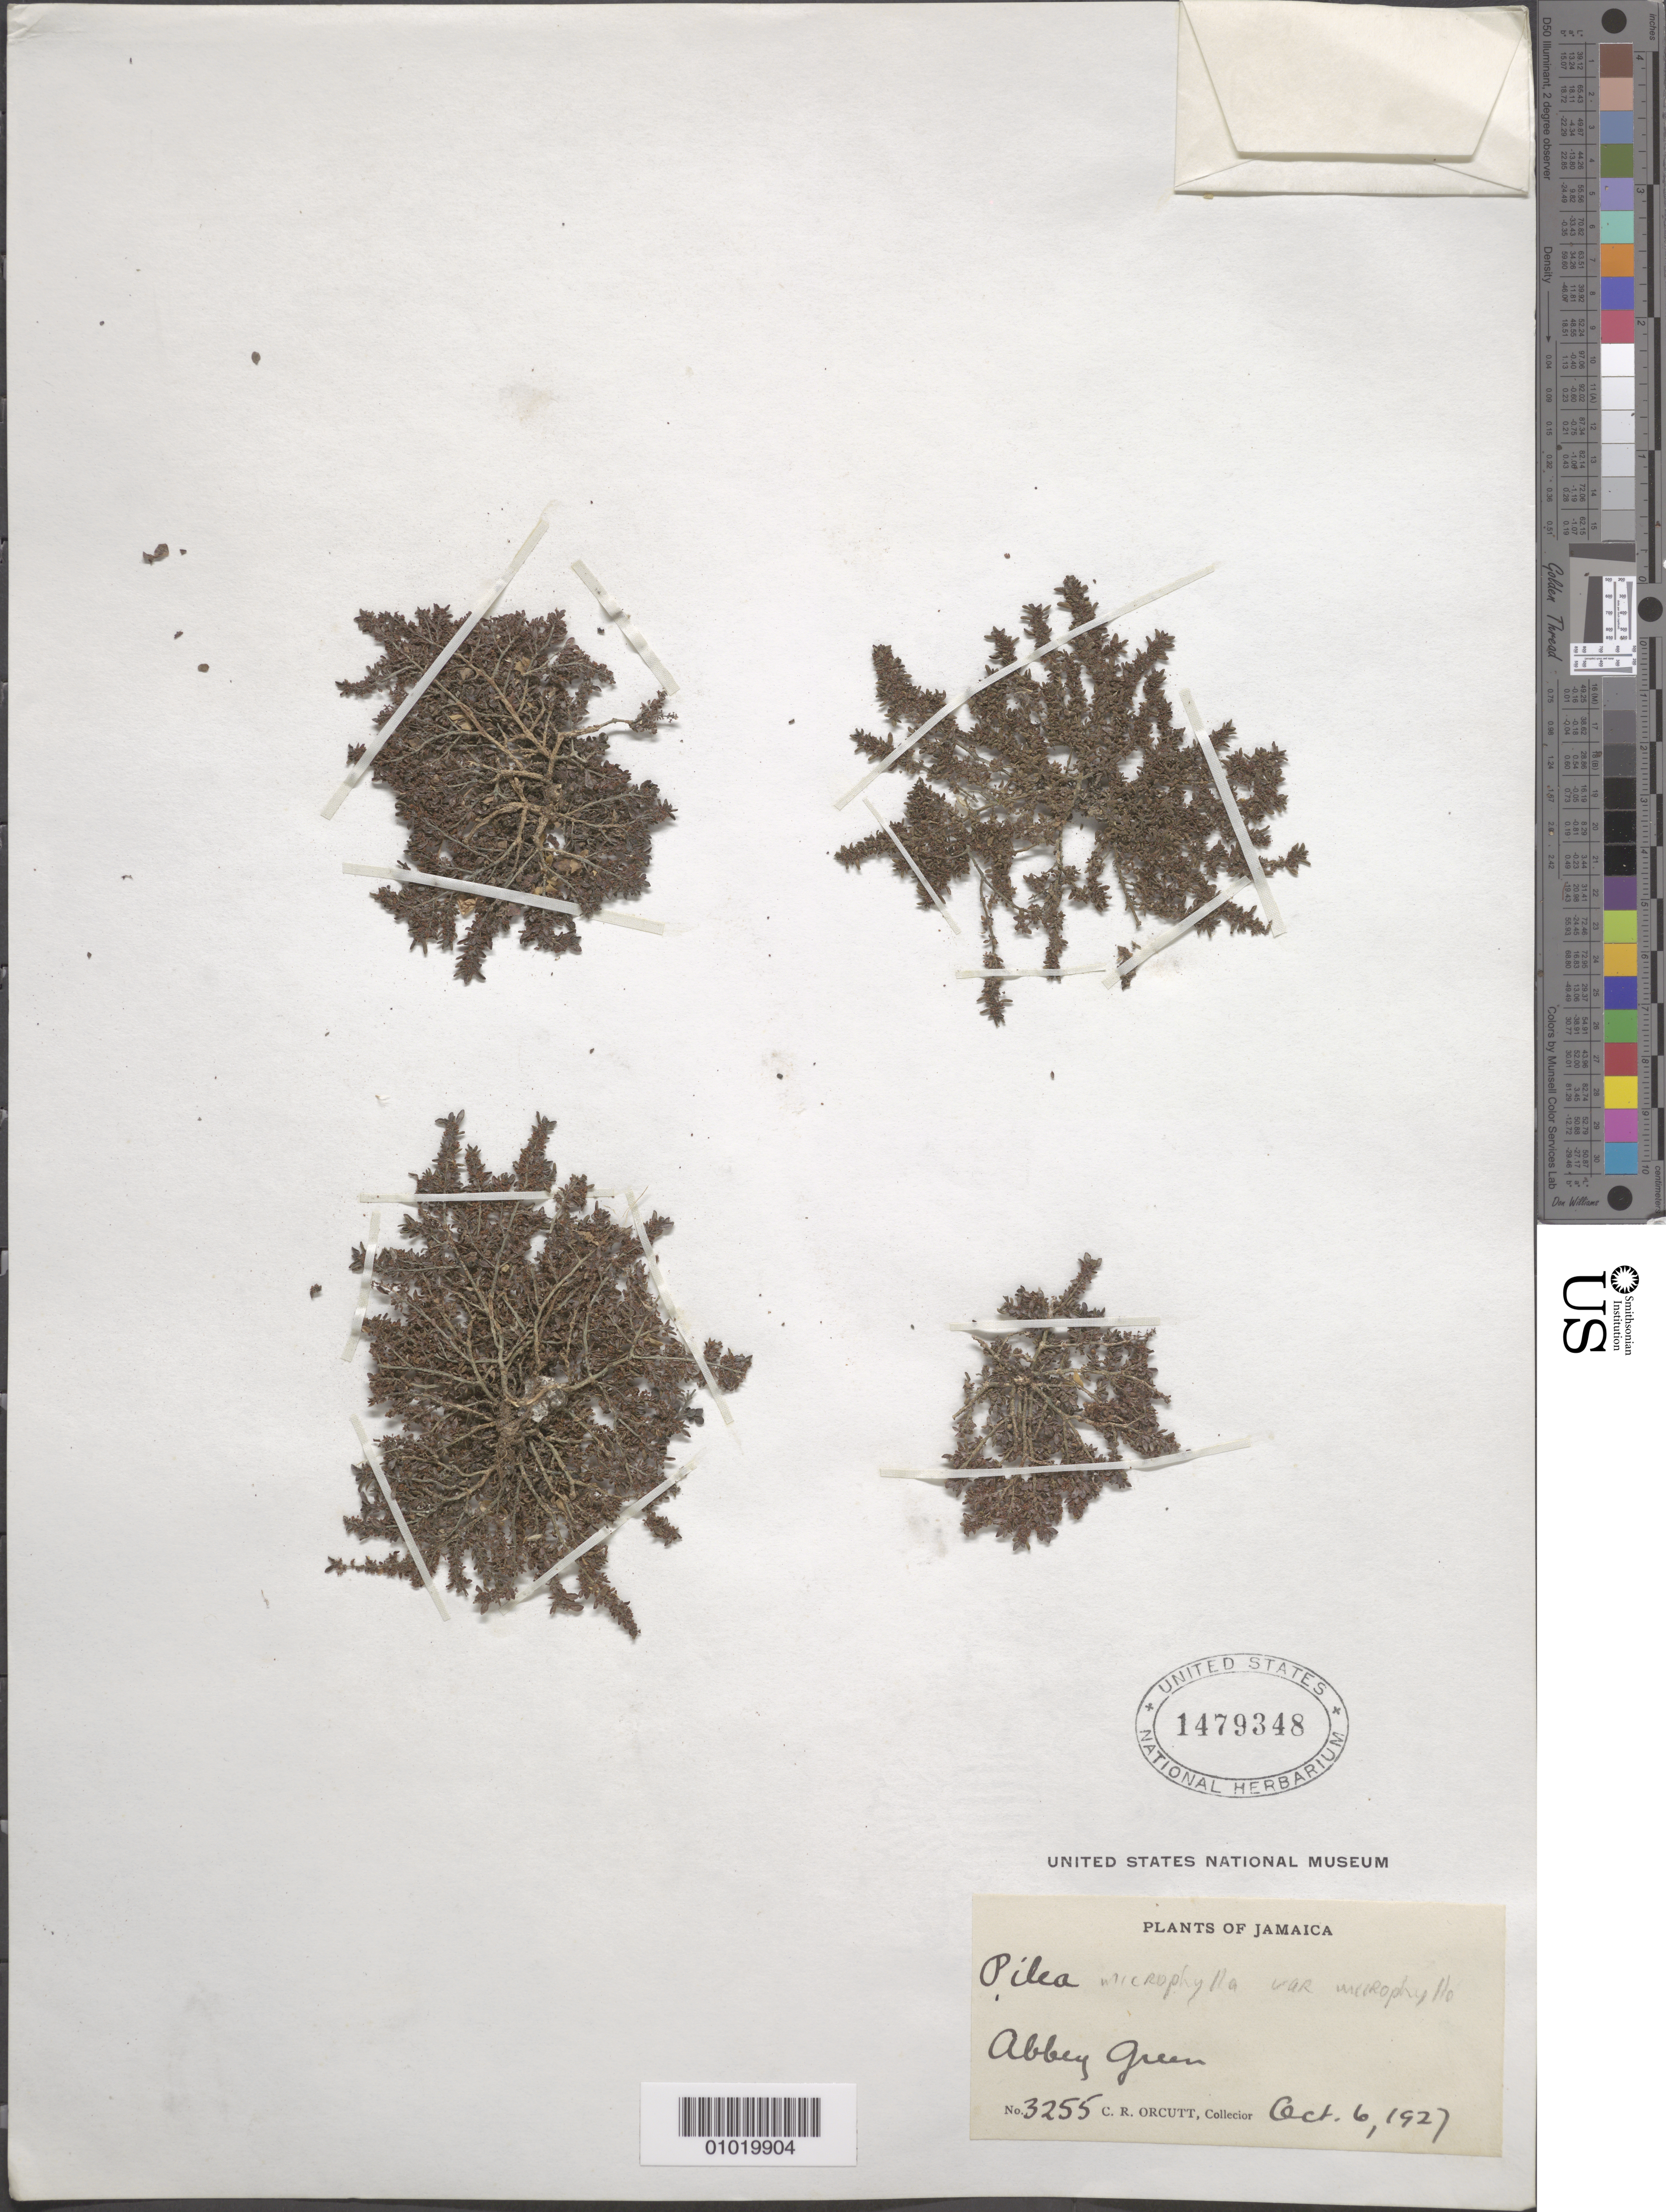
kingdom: Plantae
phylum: Tracheophyta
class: Magnoliopsida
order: Rosales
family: Urticaceae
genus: Pilea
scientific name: Pilea microphylla var. microphylla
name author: (L.) Liebm.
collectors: C. R. Orcutt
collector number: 3255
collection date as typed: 06 Oct 1927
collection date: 1927-10-06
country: Jamaica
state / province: Saint Thomas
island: Jamaica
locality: Abbey Green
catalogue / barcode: US 1479348